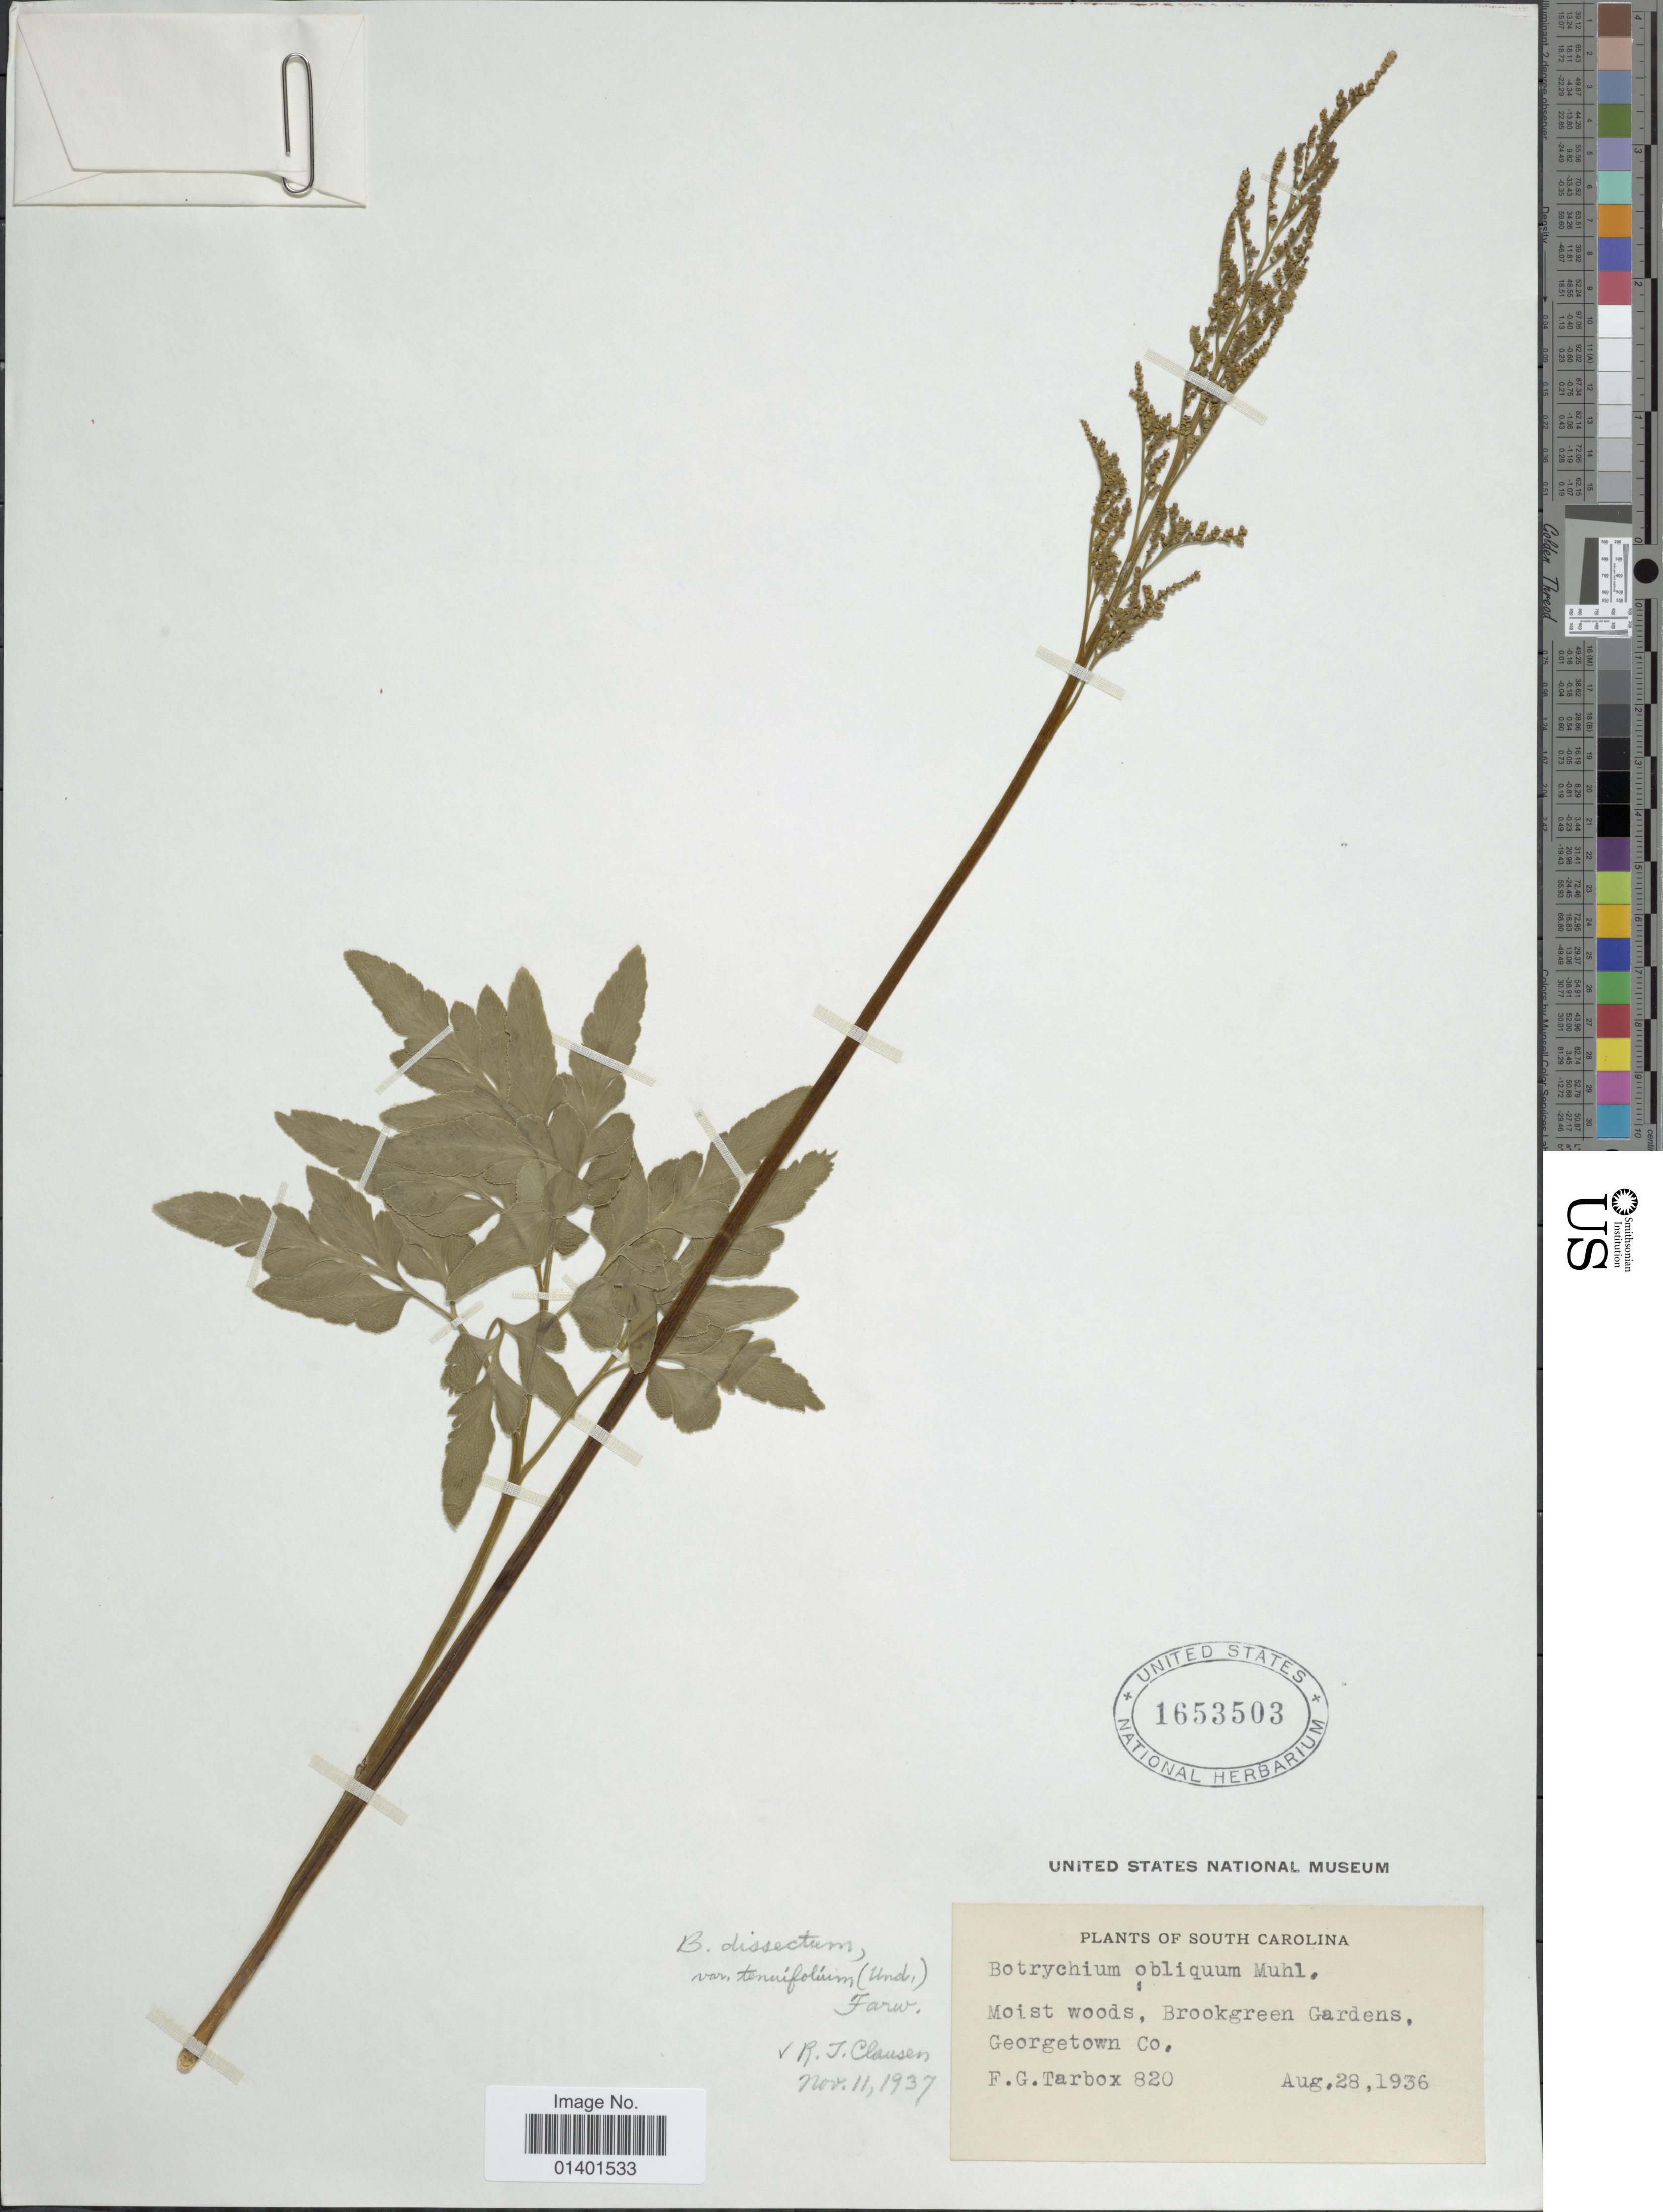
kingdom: Plantae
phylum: Tracheophyta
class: Polypodiopsida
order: Ophioglossales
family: Ophioglossaceae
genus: Botrychium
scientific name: Botrychium biternatum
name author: (Sav.) Underw.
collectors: F. Tarbox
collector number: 820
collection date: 1936-08-28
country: United States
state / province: South Carolina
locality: Brookgreen Gardens, Georgetown Co.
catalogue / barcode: US 1653503